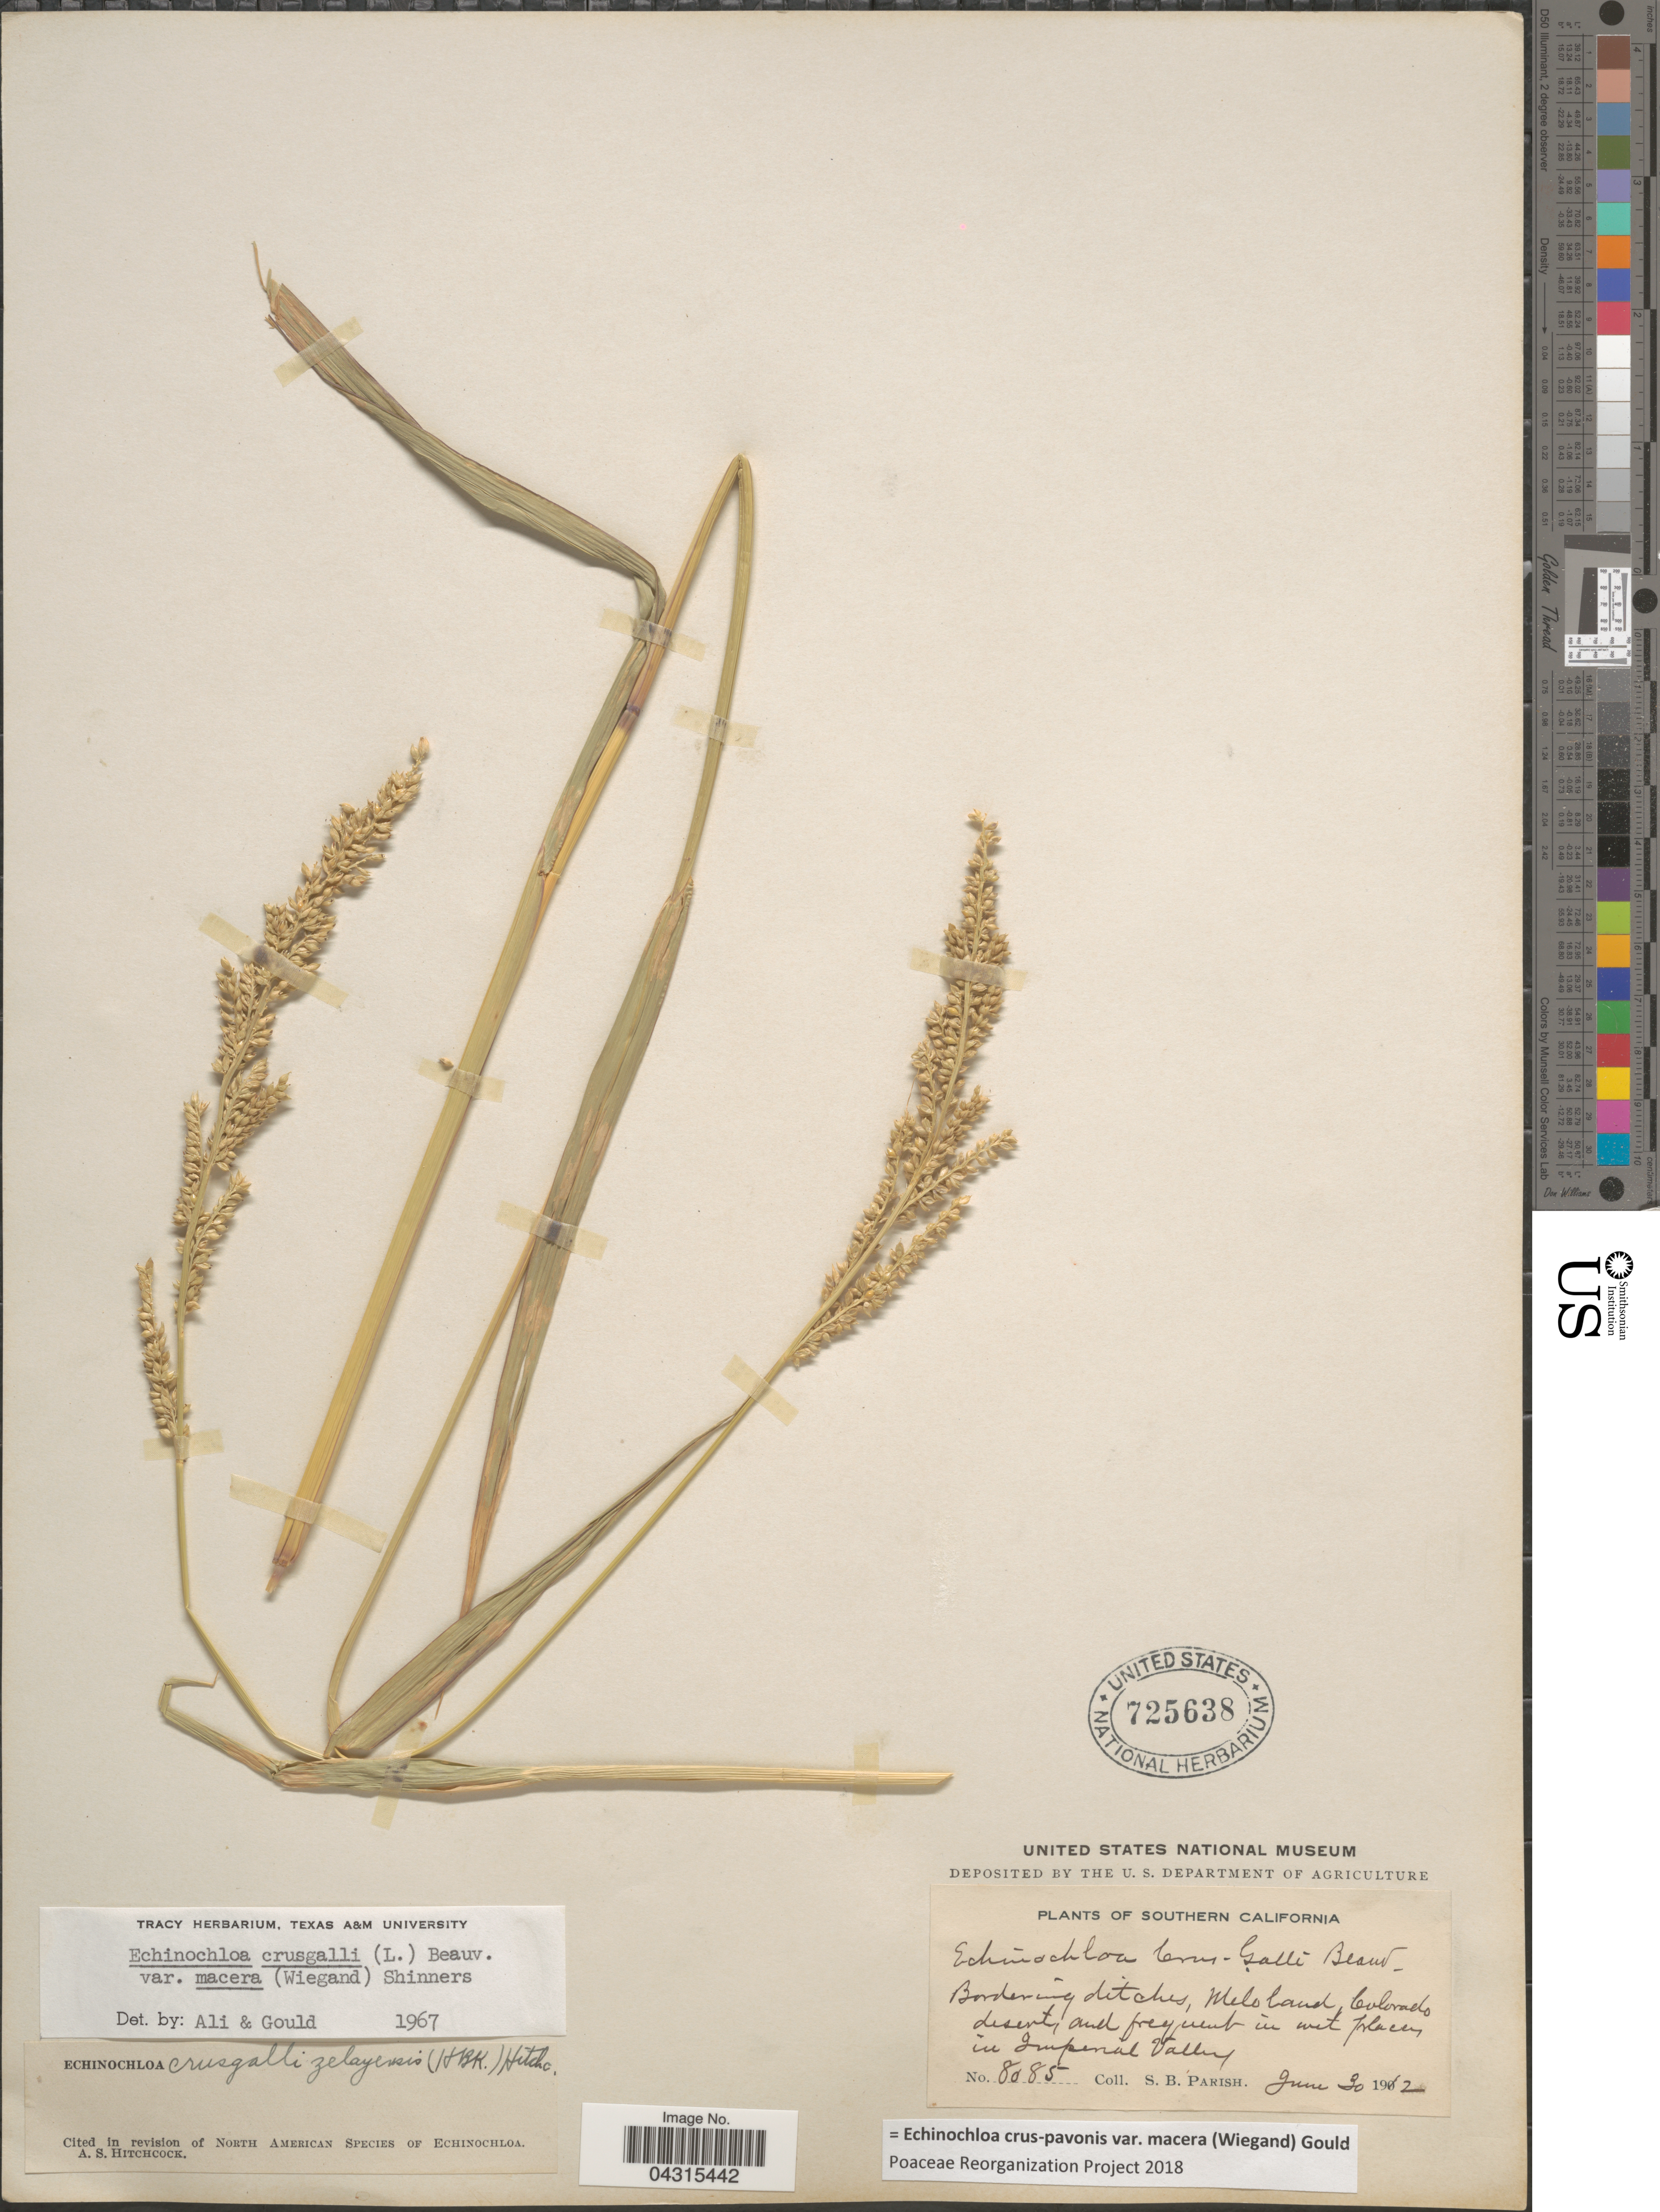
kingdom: Plantae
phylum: Tracheophyta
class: Liliopsida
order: Poales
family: Poaceae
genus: Echinochloa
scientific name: Echinochloa crus-pavonis var. macera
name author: (Wiegand) Gould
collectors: S. B. Parish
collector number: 8085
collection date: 1912-06-30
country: United States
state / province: California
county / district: Imperial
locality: Southern California. Bordering ditches, Meloland, Colorado desert, and frequent in wet places in Imperial Valley.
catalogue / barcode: US 725638